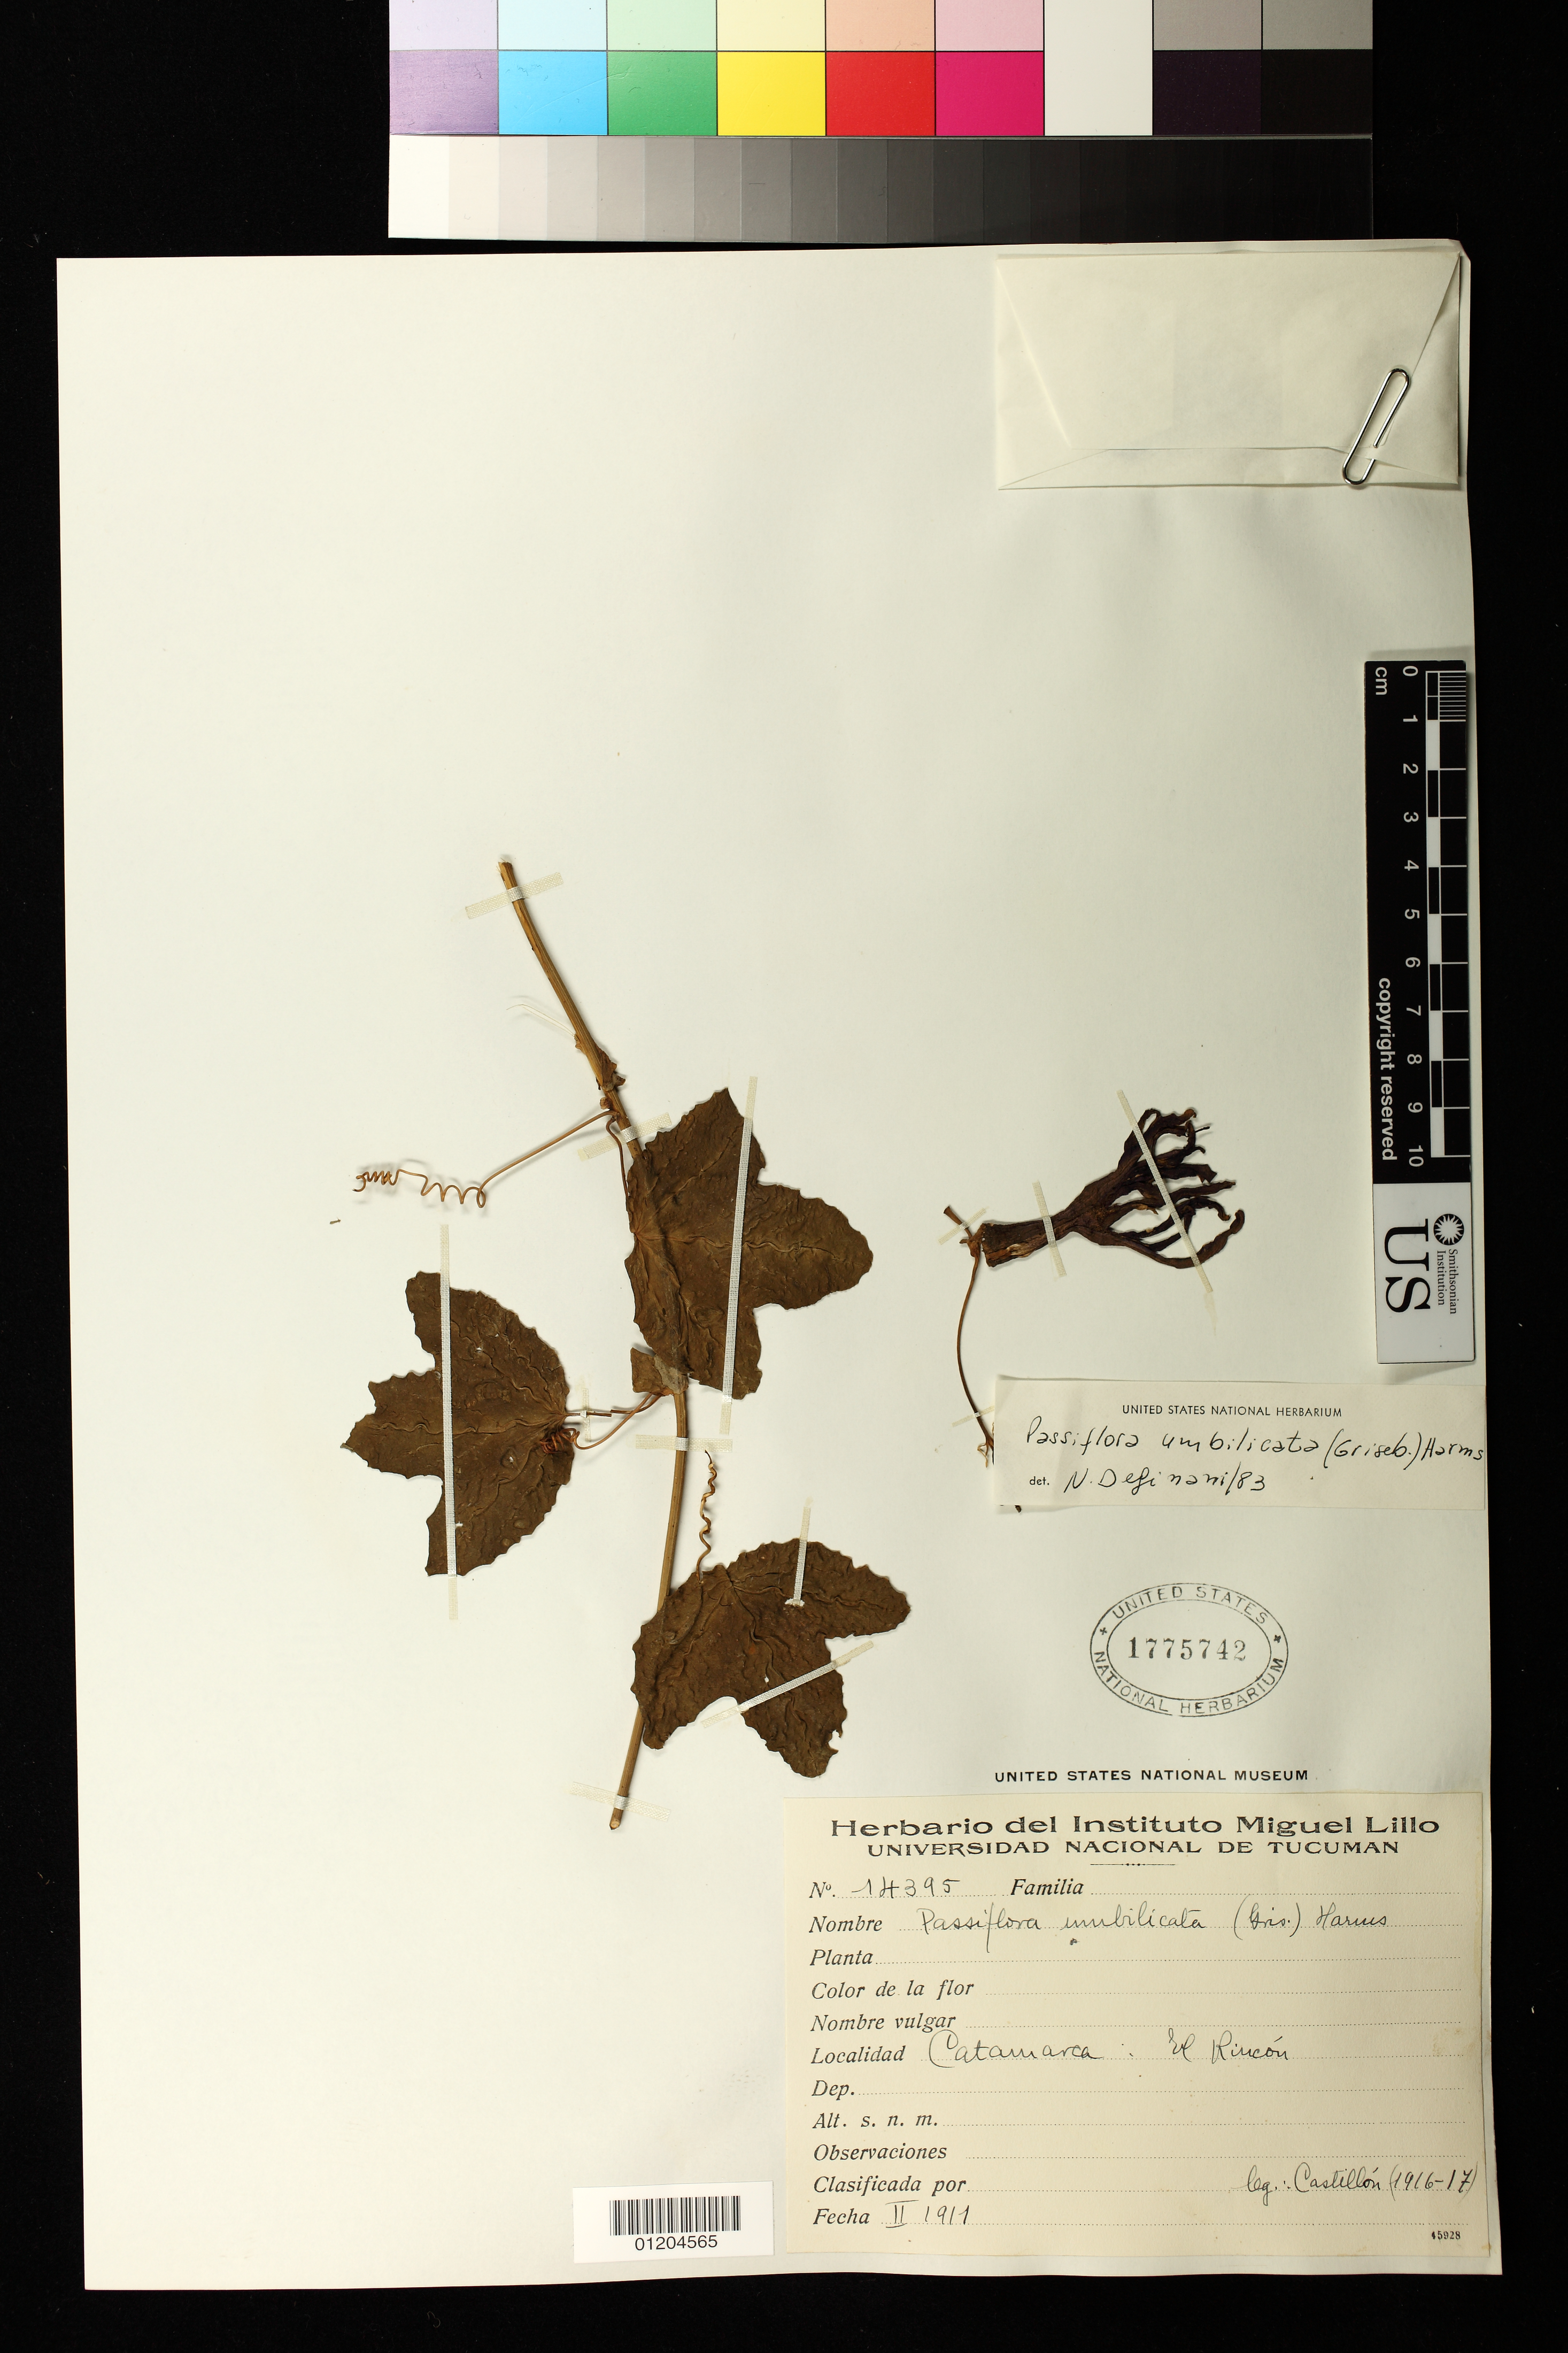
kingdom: Plantae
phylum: Tracheophyta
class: Magnoliopsida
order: Malpighiales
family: Passifloraceae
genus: Passiflora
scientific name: Passiflora umbilicata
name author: (Griseb.) Harms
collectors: Castillon, --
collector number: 1916-17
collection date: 1911-02-01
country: Argentina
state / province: Catamarca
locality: El Rincon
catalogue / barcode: US 1775742